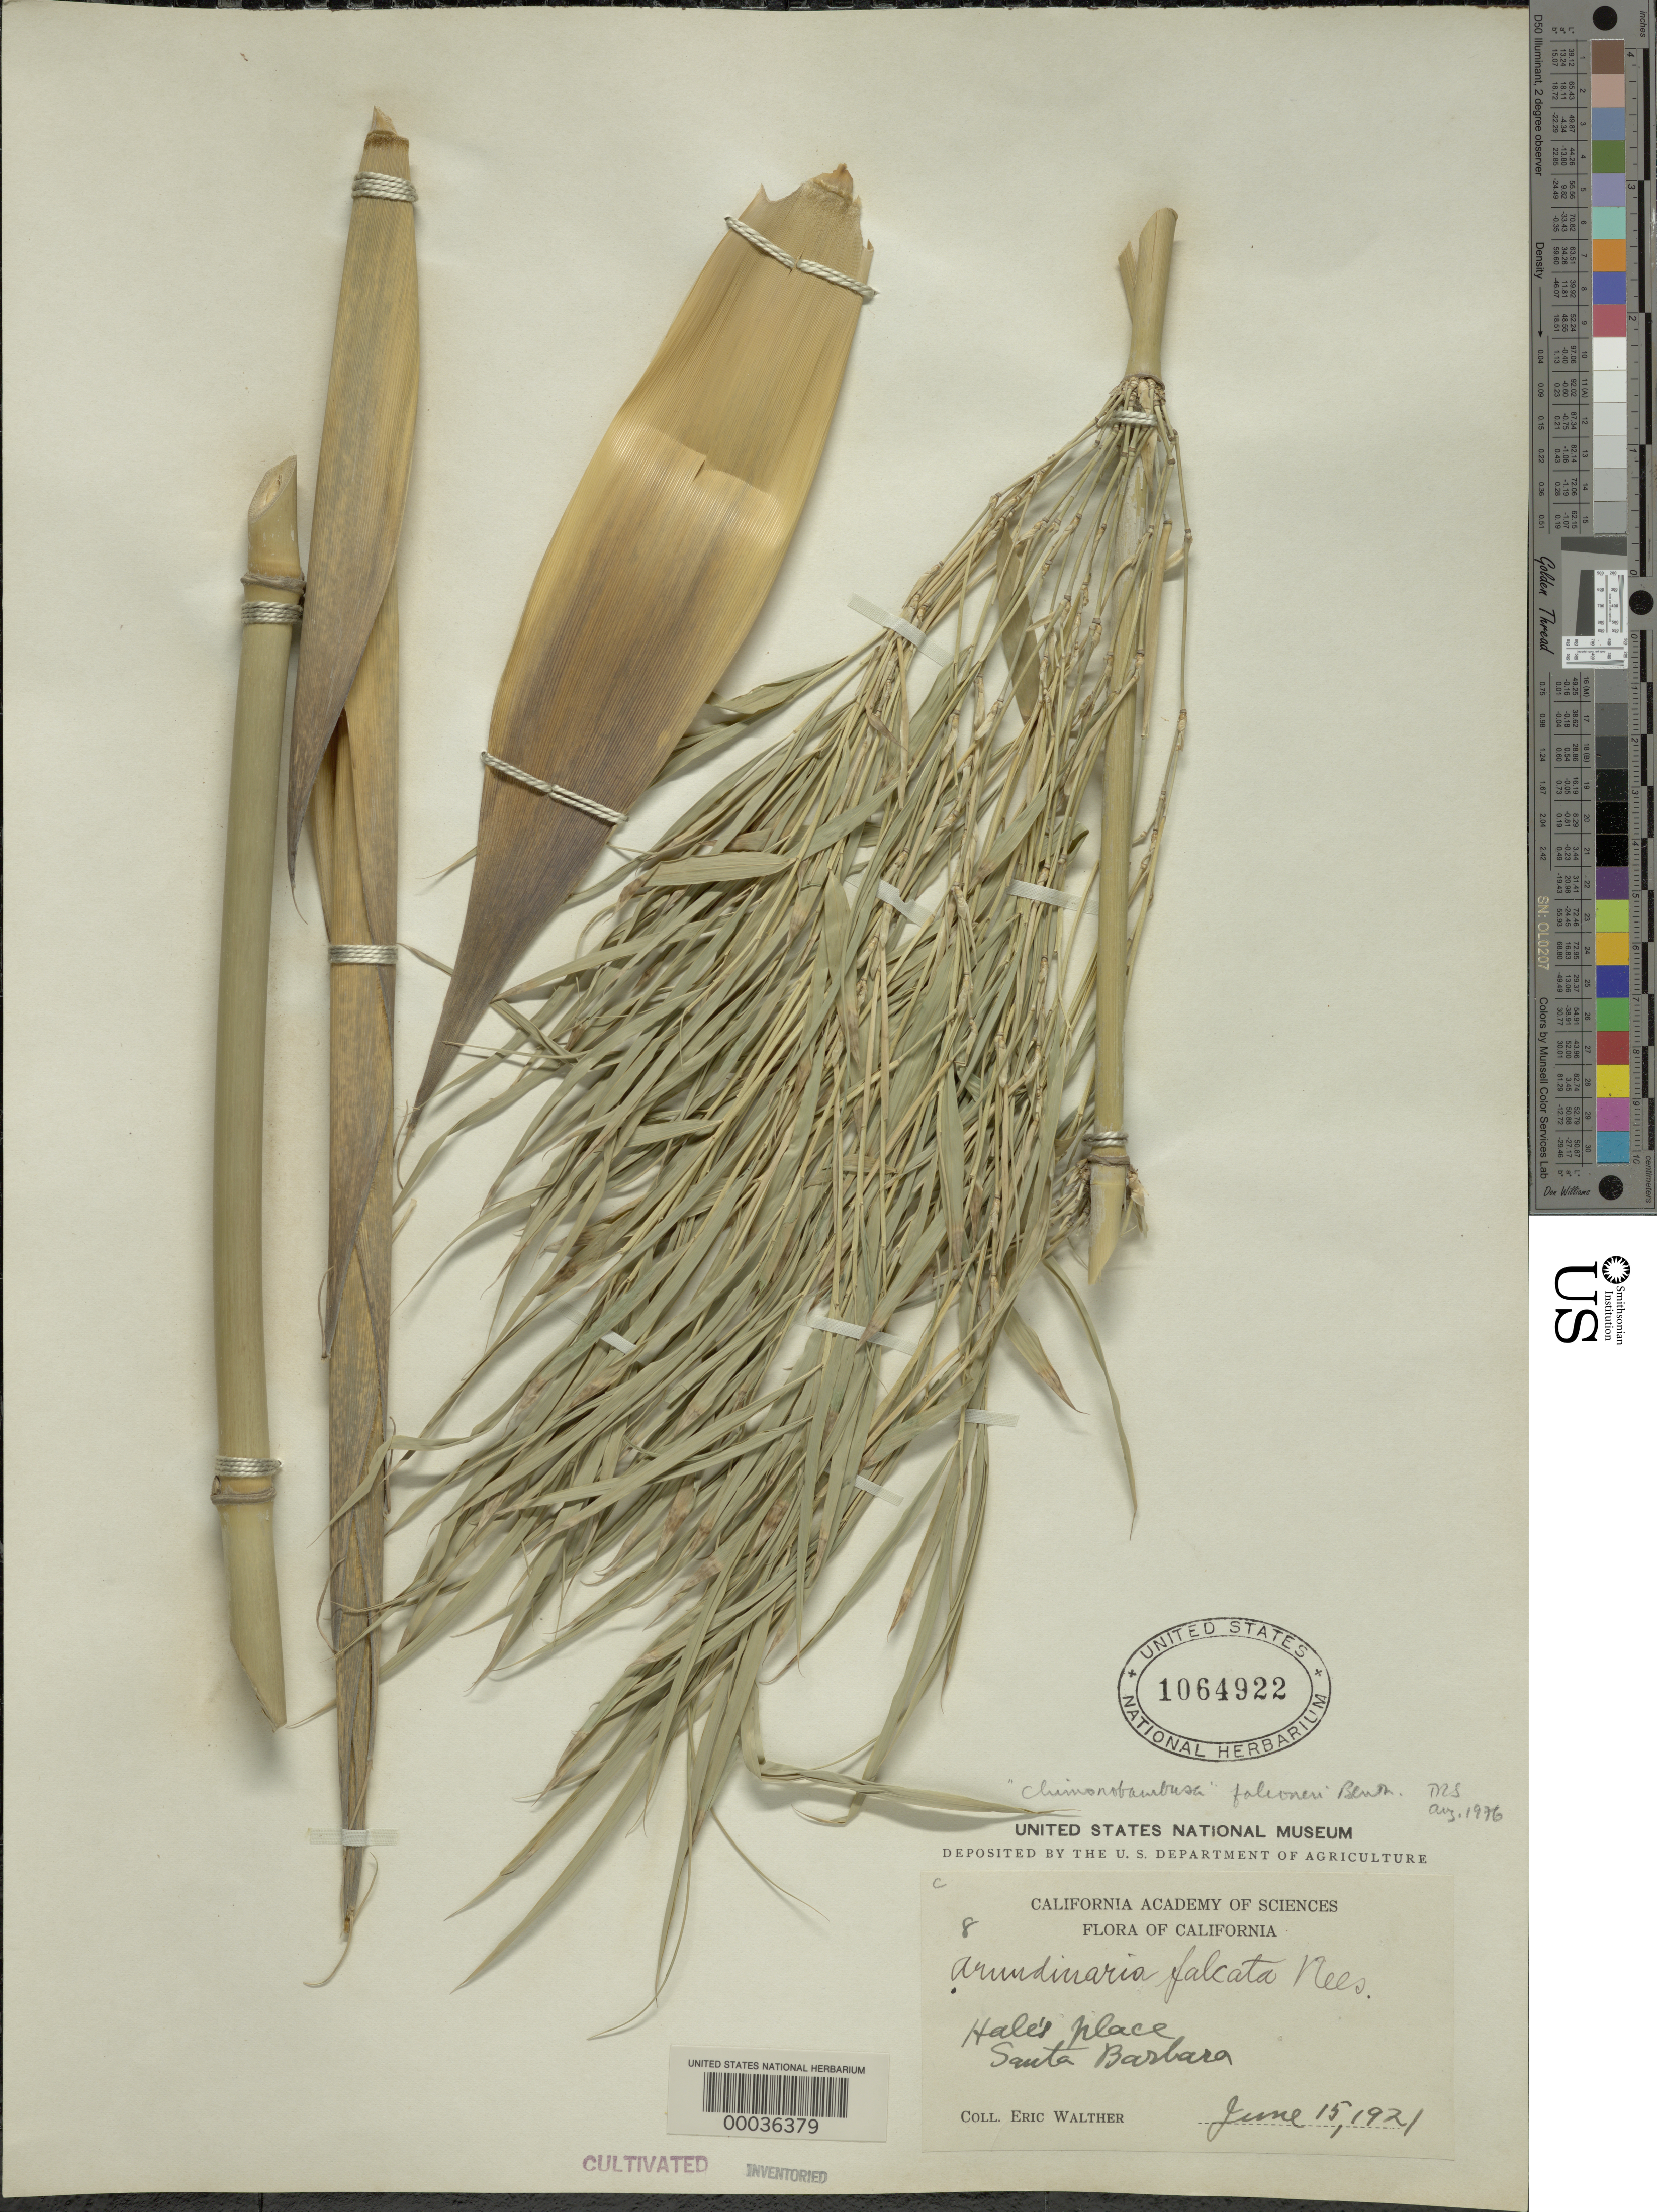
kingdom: Plantae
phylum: Tracheophyta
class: Liliopsida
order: Poales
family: Poaceae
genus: Drepanostachyum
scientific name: Drepanostachyum falconeri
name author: (Hook. f. ex Munro) Soderstr.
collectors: E. Walther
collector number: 8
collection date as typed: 15 Jun 1921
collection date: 1921-06-15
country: United States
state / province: California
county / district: Santa Barbara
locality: Santa barbara, hale's place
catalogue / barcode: US 1064922